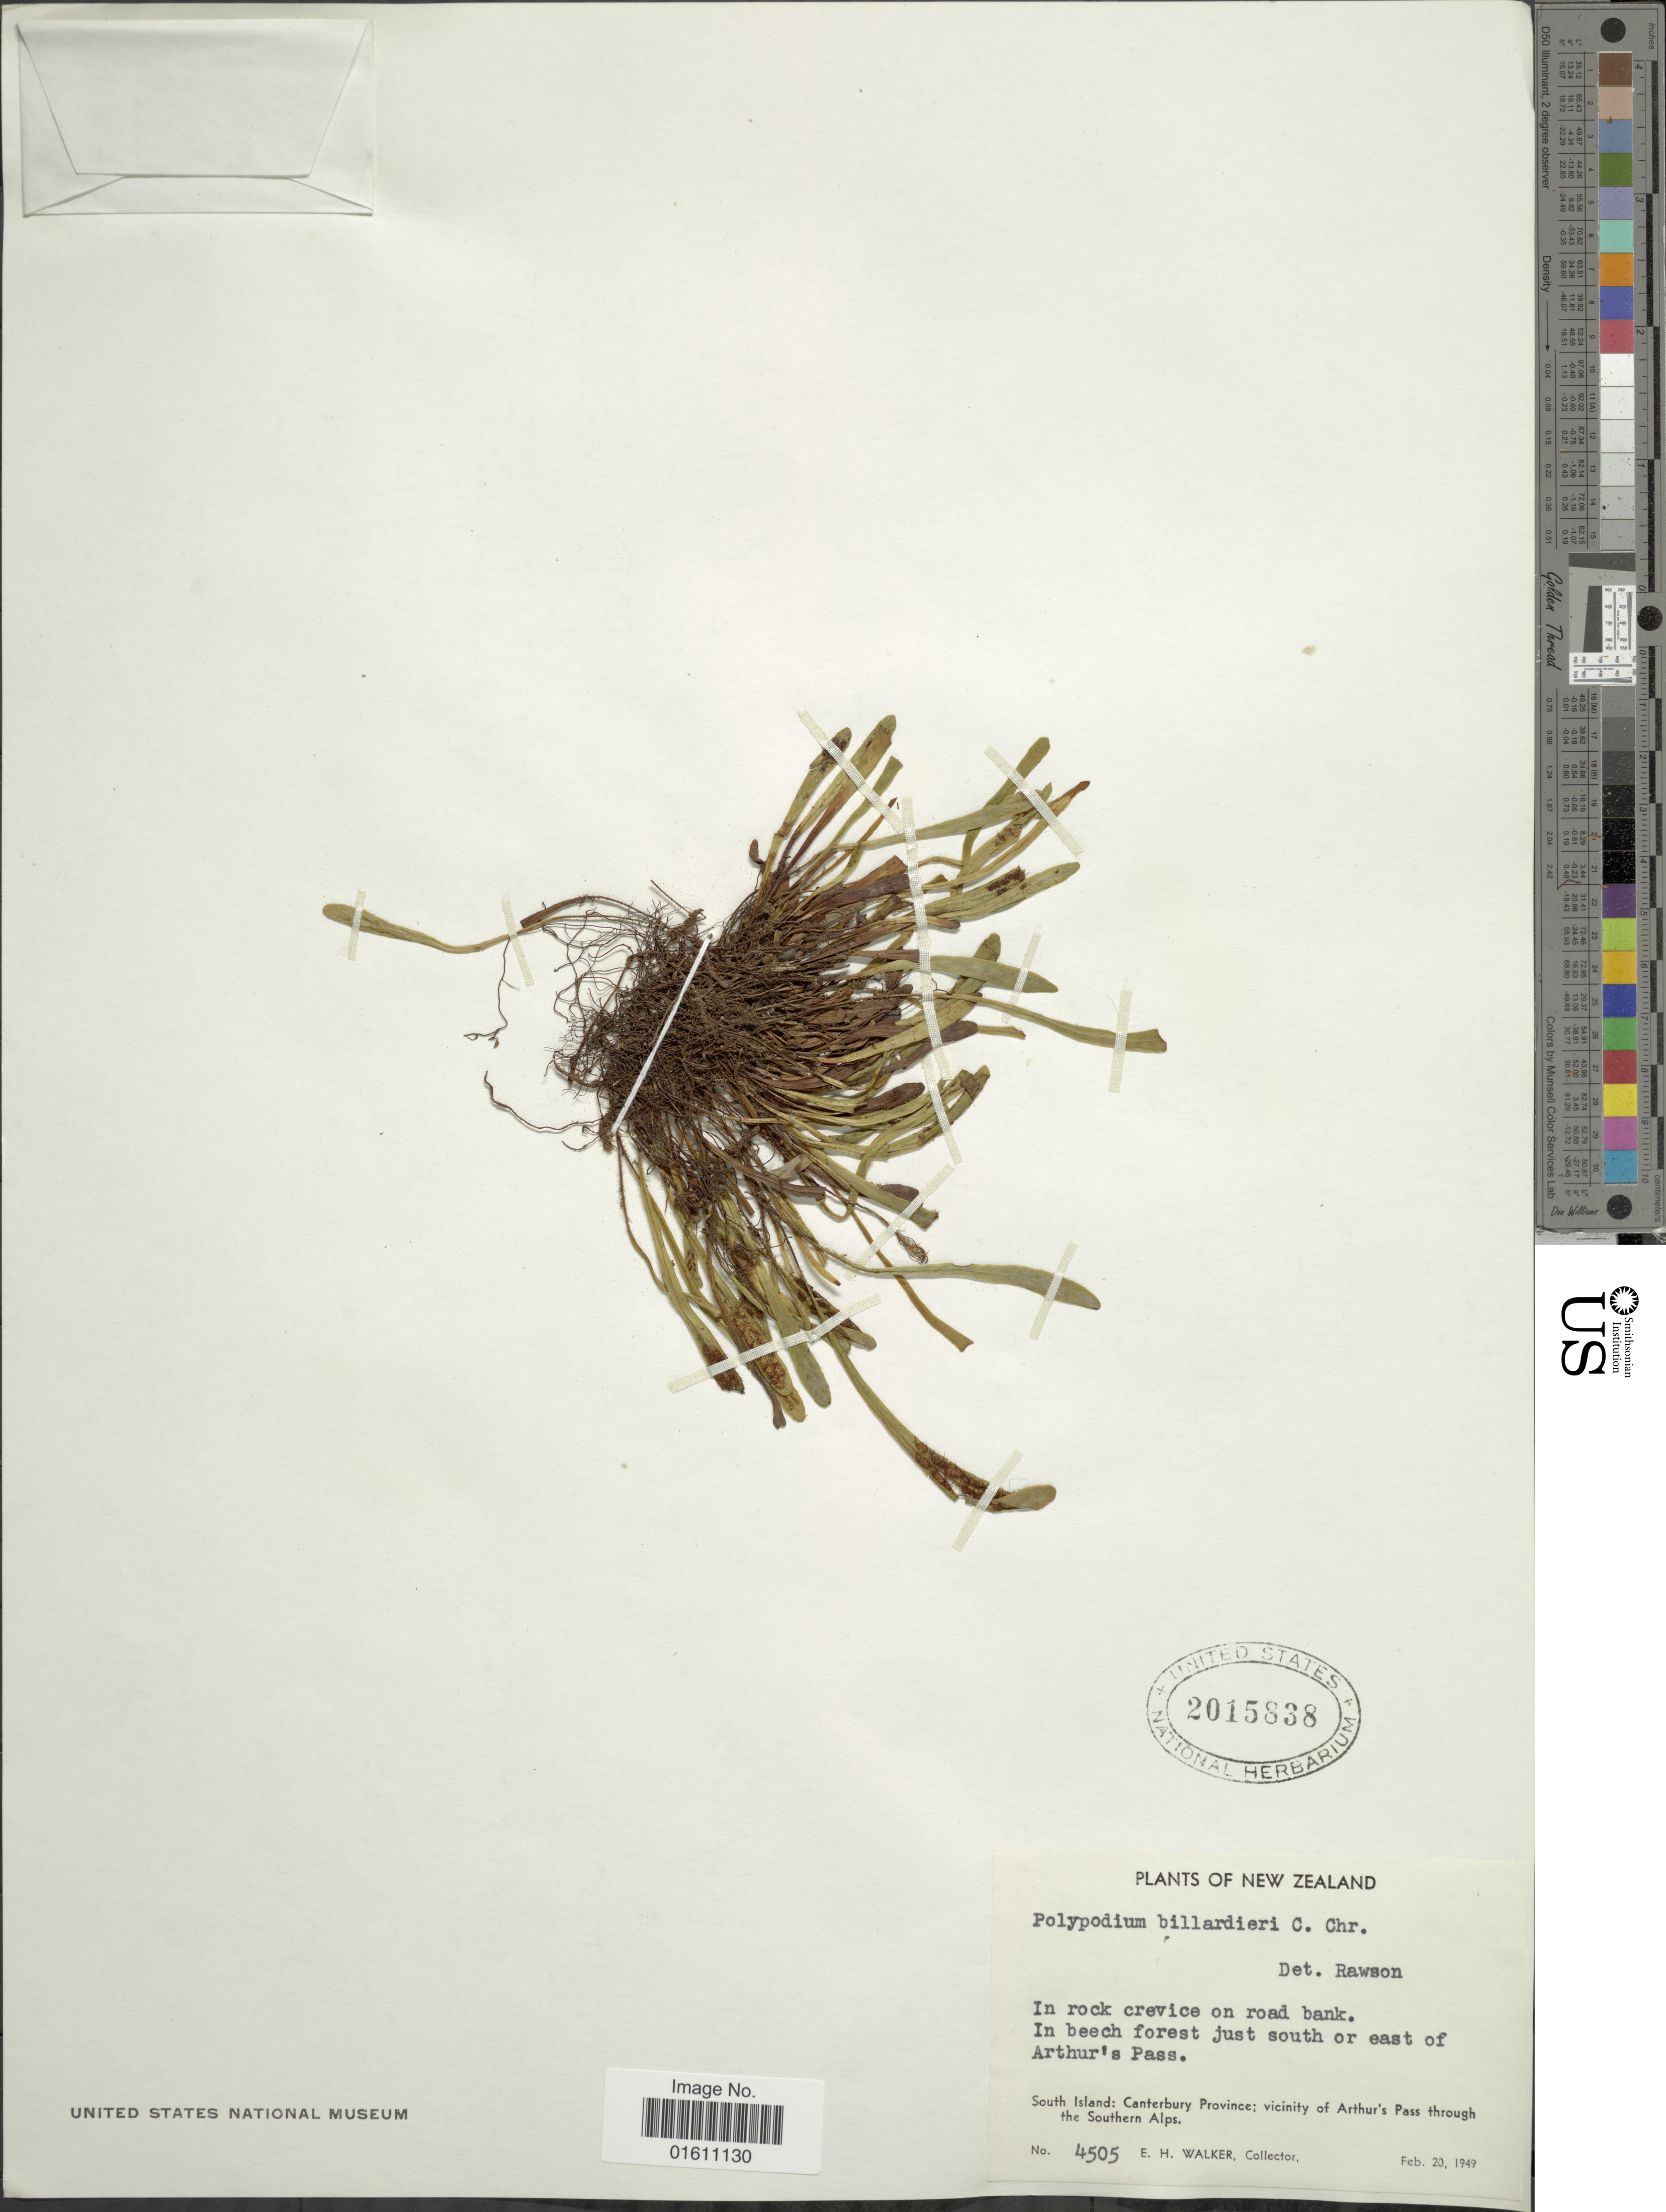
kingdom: Plantae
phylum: Tracheophyta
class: Polypodiopsida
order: Polypodiales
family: Polypodiaceae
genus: Notogrammitis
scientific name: Notogrammitis billardierei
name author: (Willd.) Parris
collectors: E. H. Walker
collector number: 4505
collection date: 1949-02-20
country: New Zealand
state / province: Canterbury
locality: New Zealand, South Island: Canterbury Province; vicinity of Arthur's Pass through the Southern Alps.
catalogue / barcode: US 2015838